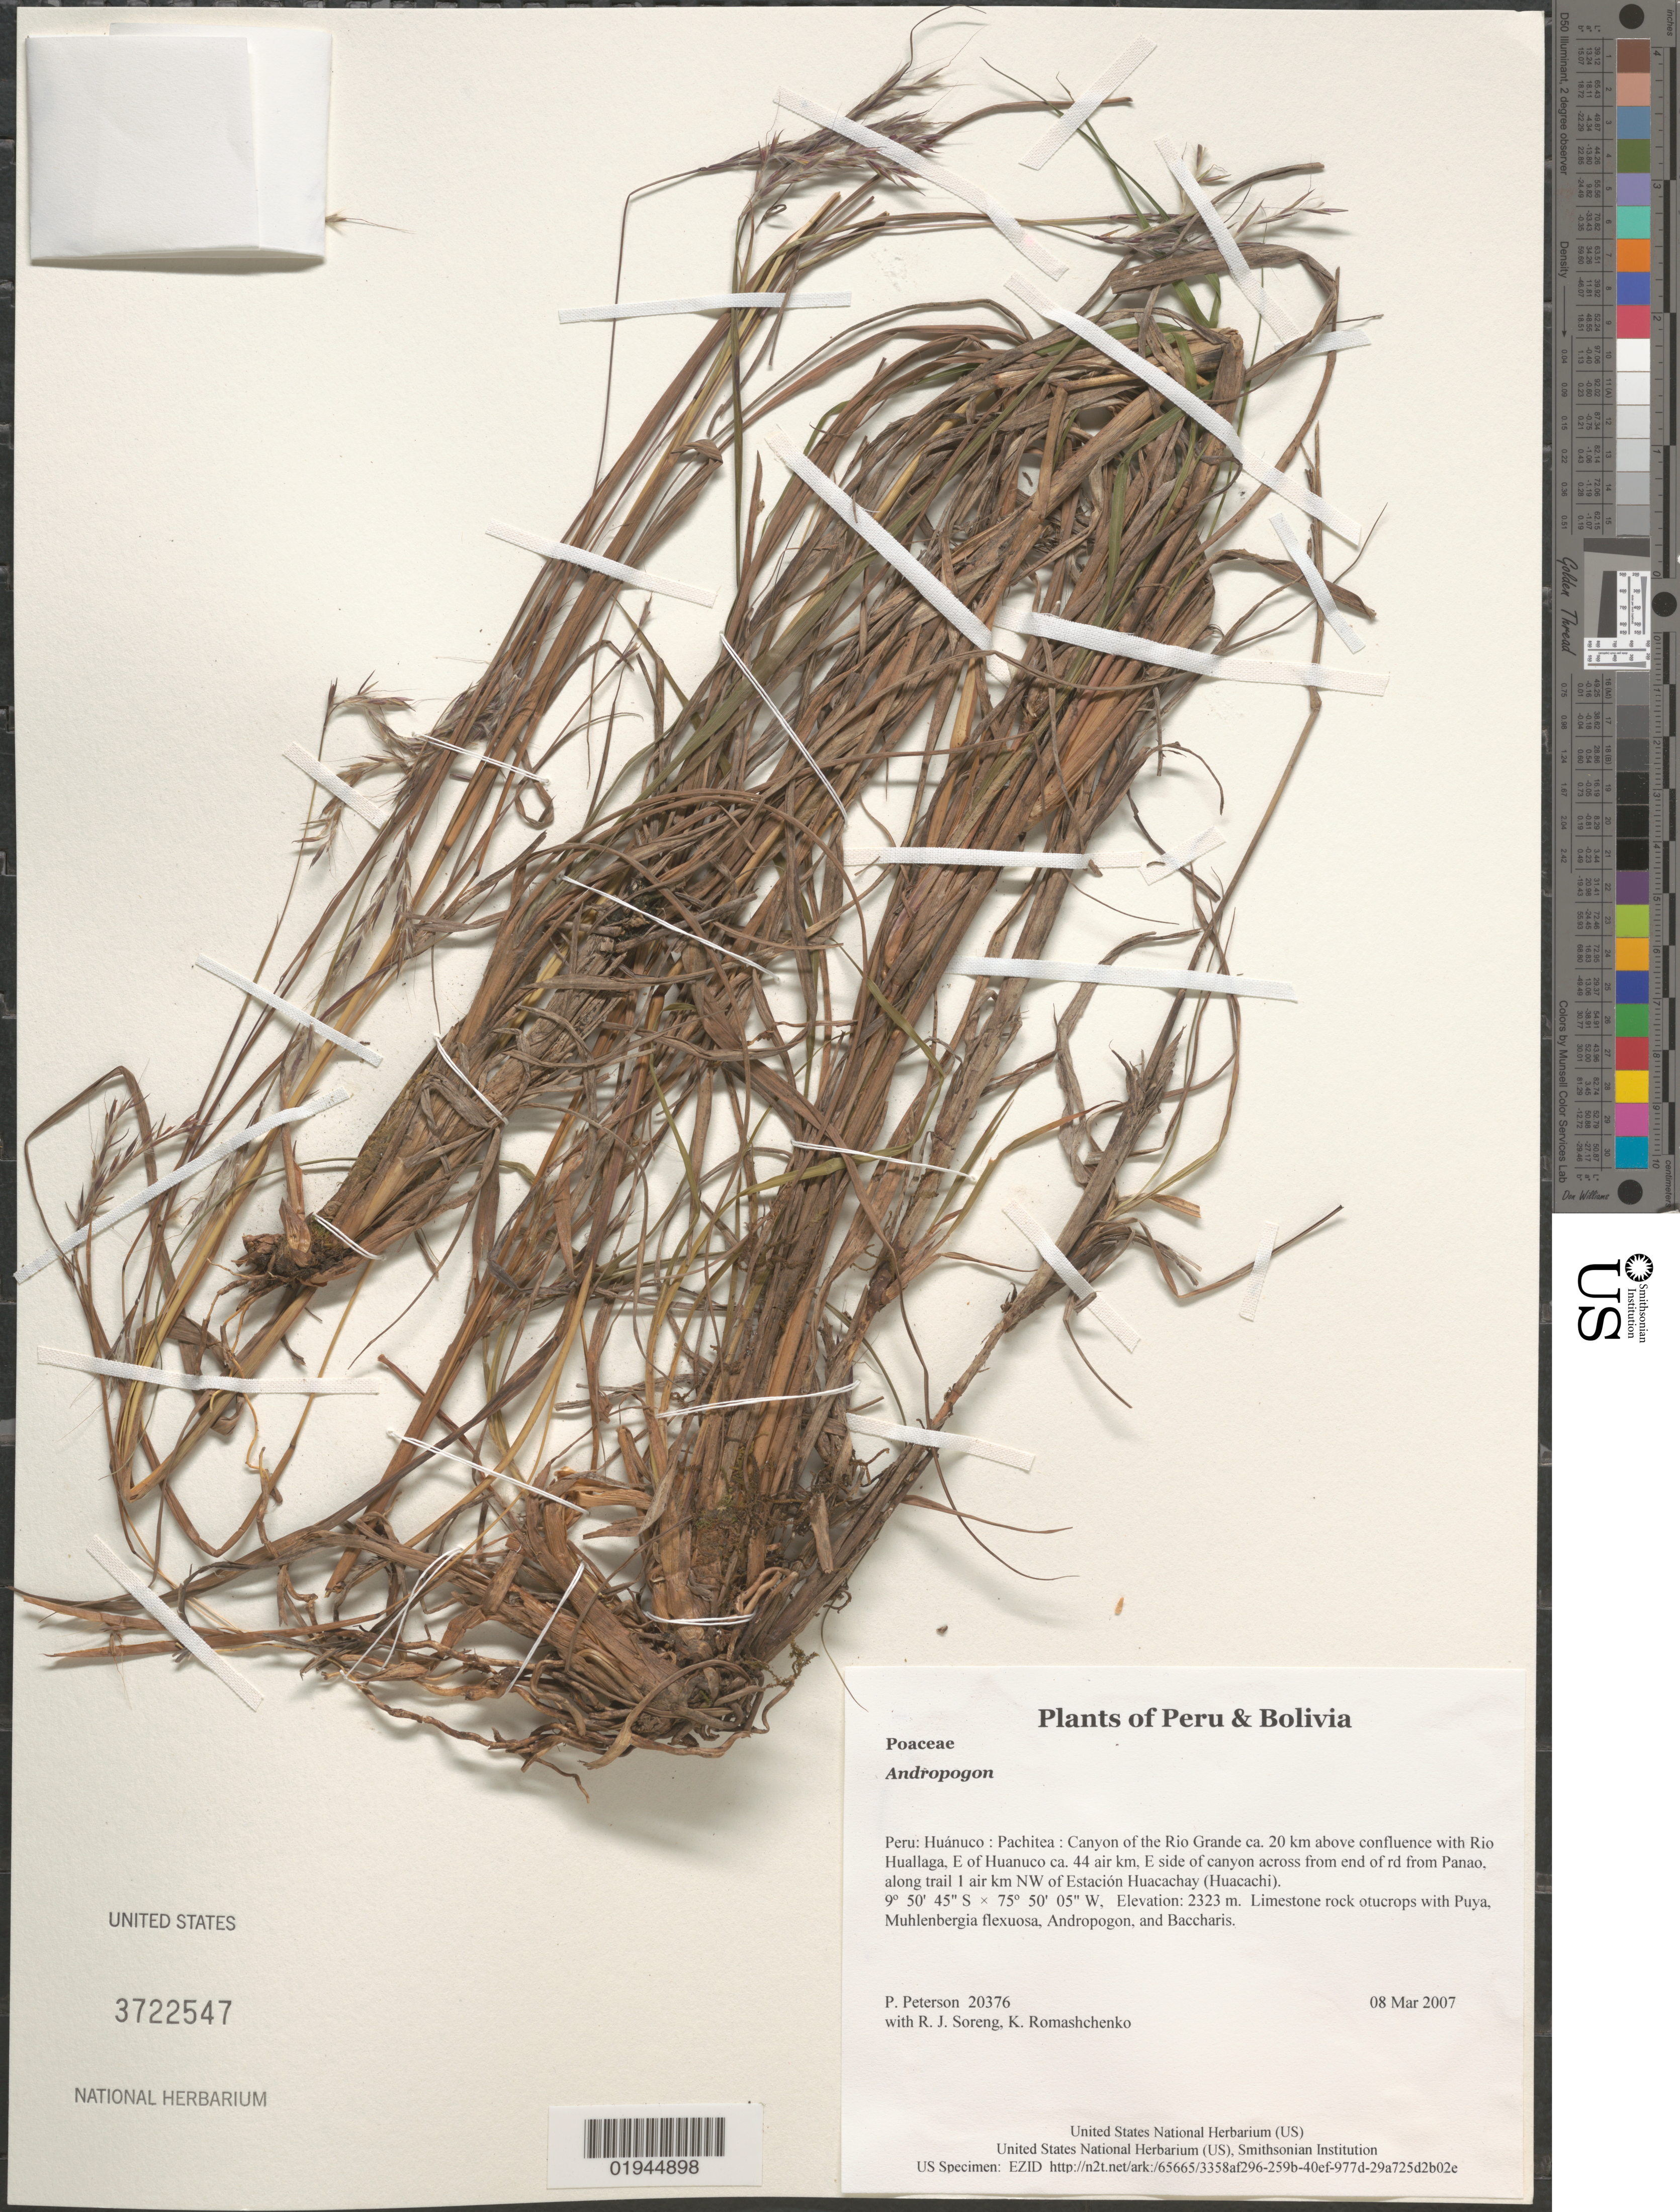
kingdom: Plantae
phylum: Tracheophyta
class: Liliopsida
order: Poales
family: Poaceae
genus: Andropogon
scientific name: Andropogon sp.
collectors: P. M. Peterson, R. J. Soreng & K. Romashchenko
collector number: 20376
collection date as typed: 08 Mar 2007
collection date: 2007-03-08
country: Peru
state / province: Huánuco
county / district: Pachitea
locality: Canyon of the Rio Grande ca. 20 km above confluence with Rio Huallaga, E of Huanuco ca. 44 air km, E side of canyon across from end of rd from Panao, along trail 1 air km NW of Estación Huacachay (Huacachi)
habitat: Limestone rock otucrops with Puya, Muhlenbergia flexuosa, Andropogon, and Baccharis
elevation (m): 2323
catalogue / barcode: US 3722547